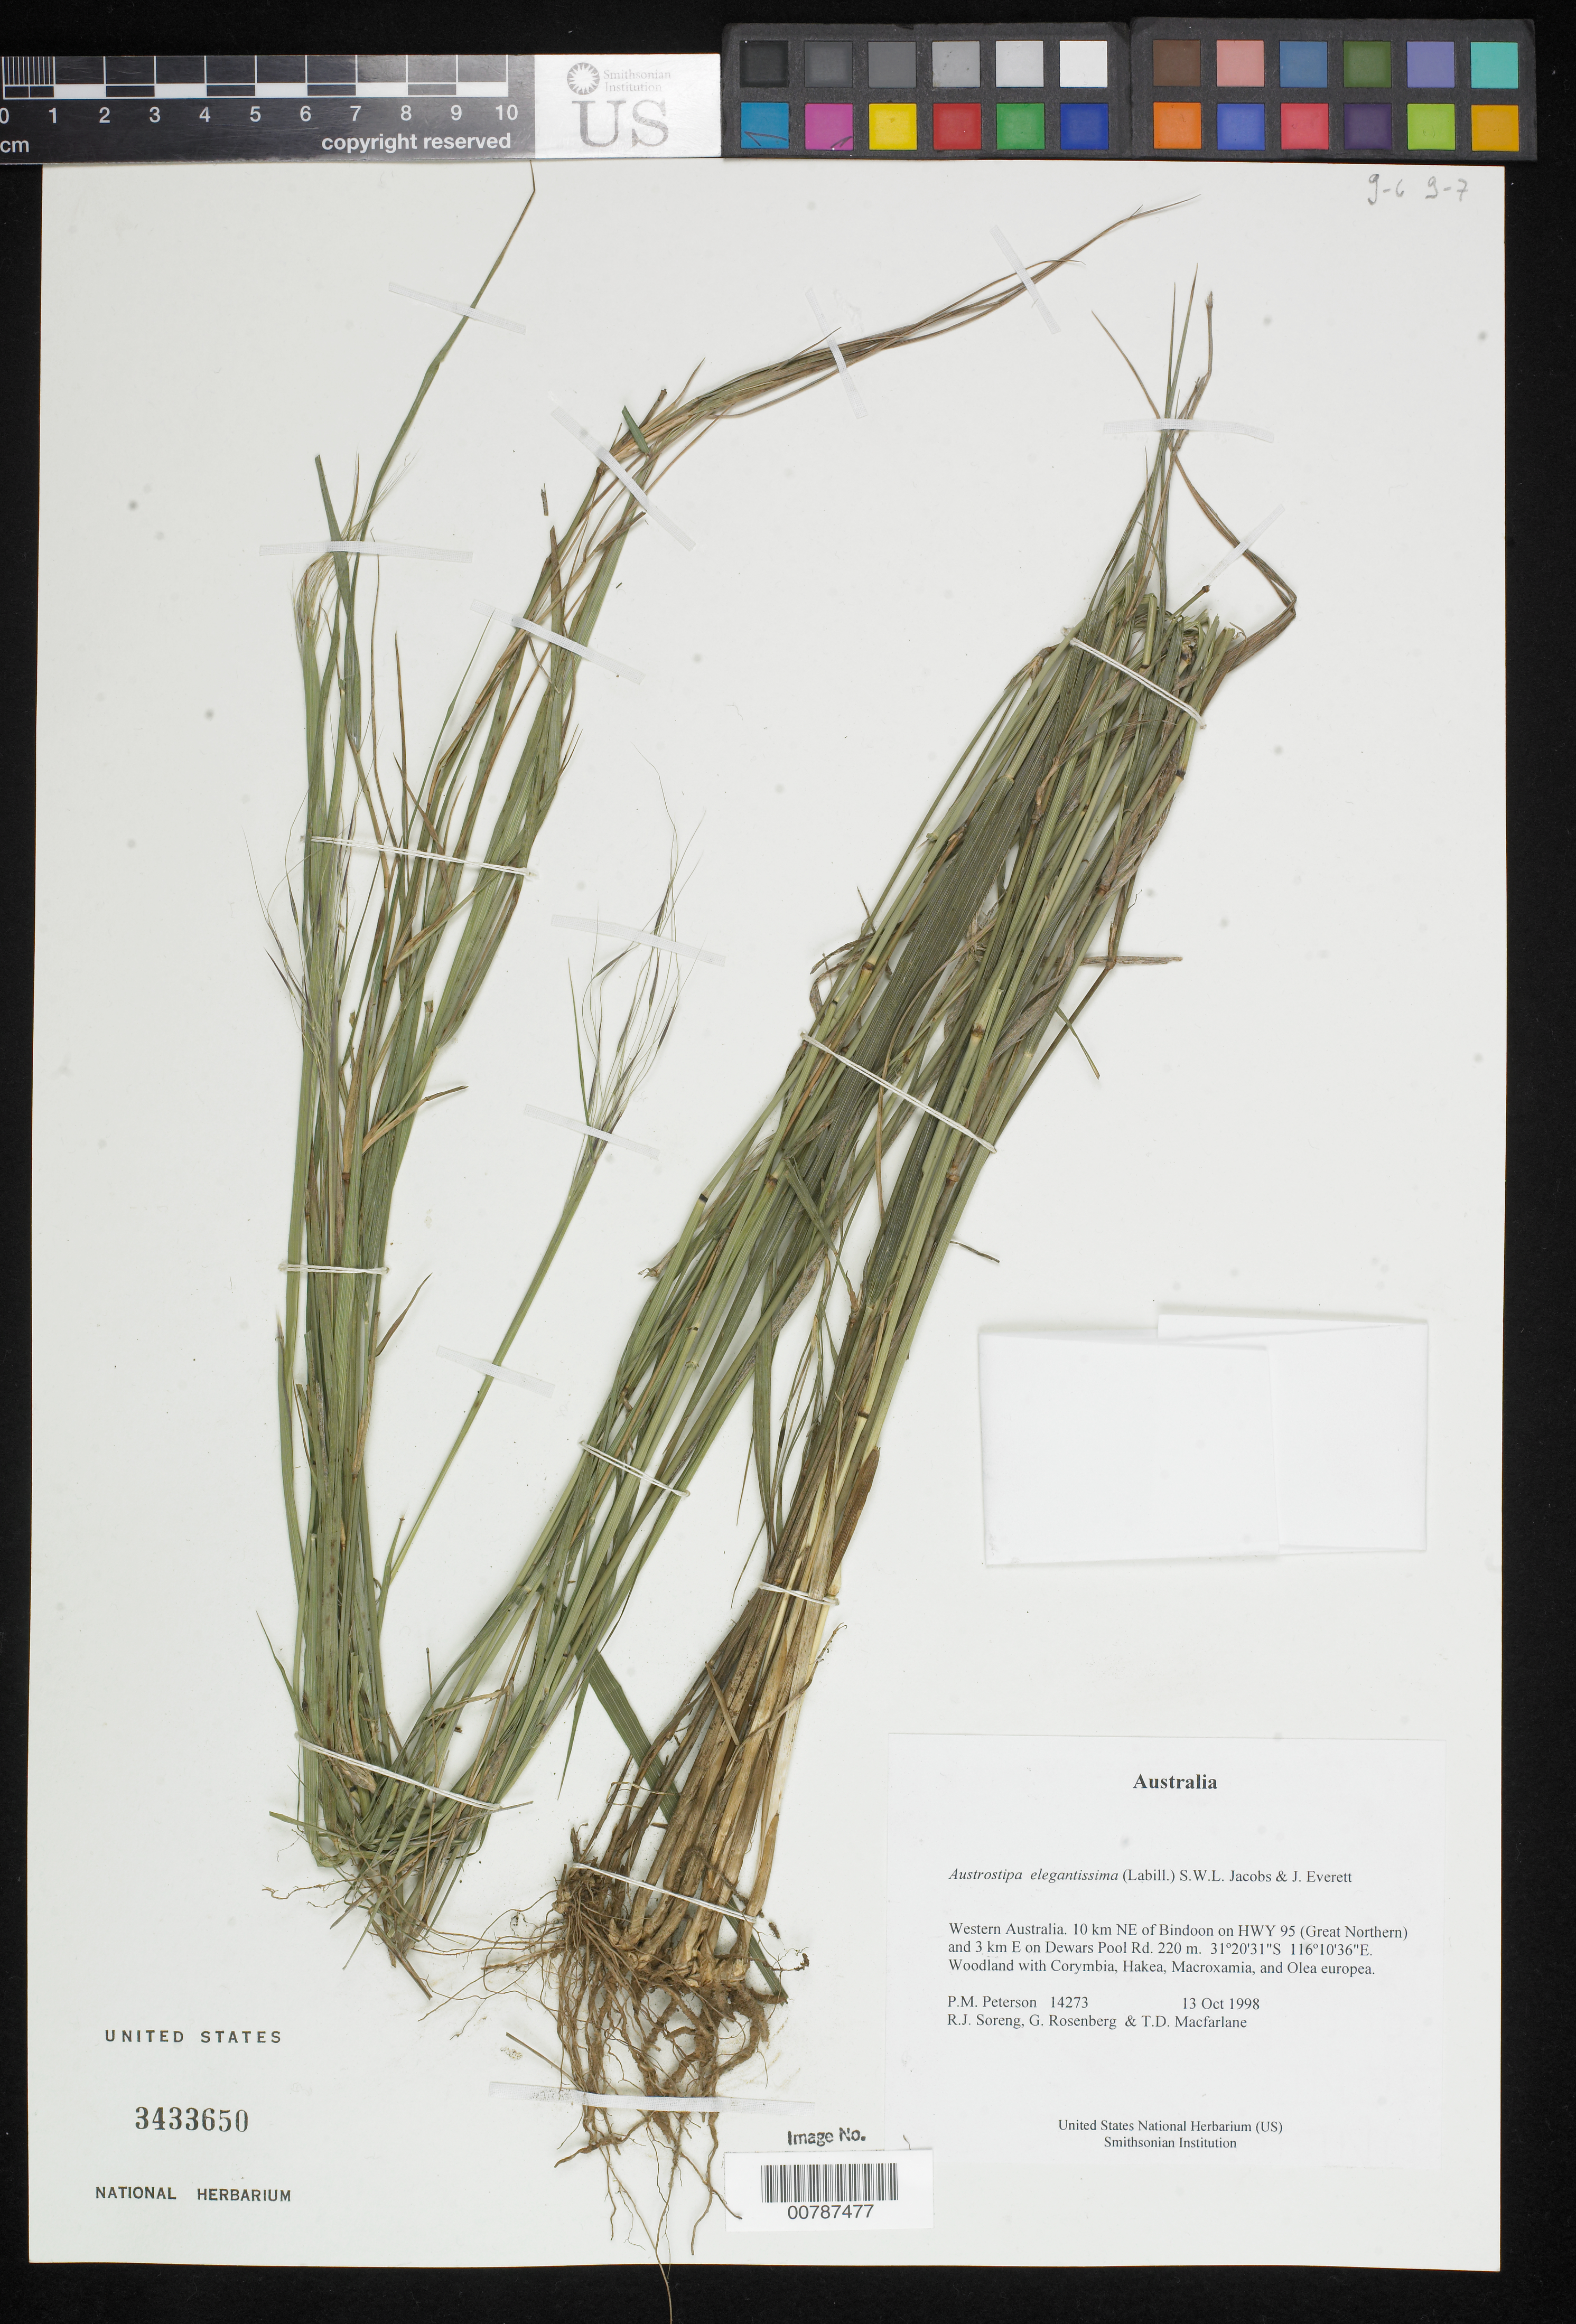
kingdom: Plantae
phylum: Tracheophyta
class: Magnoliopsida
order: Myrtales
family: Onagraceae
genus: Oenothera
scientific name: Oenothera biennis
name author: L.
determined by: Wagner, W. L., (BOT), Smithsonian Institution - National Museum of Natural History (UNITED STATES)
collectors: H. H. Bartlett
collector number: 3163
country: United States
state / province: Maryland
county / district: Montgomery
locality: Chevy Chase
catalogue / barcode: US 2590687